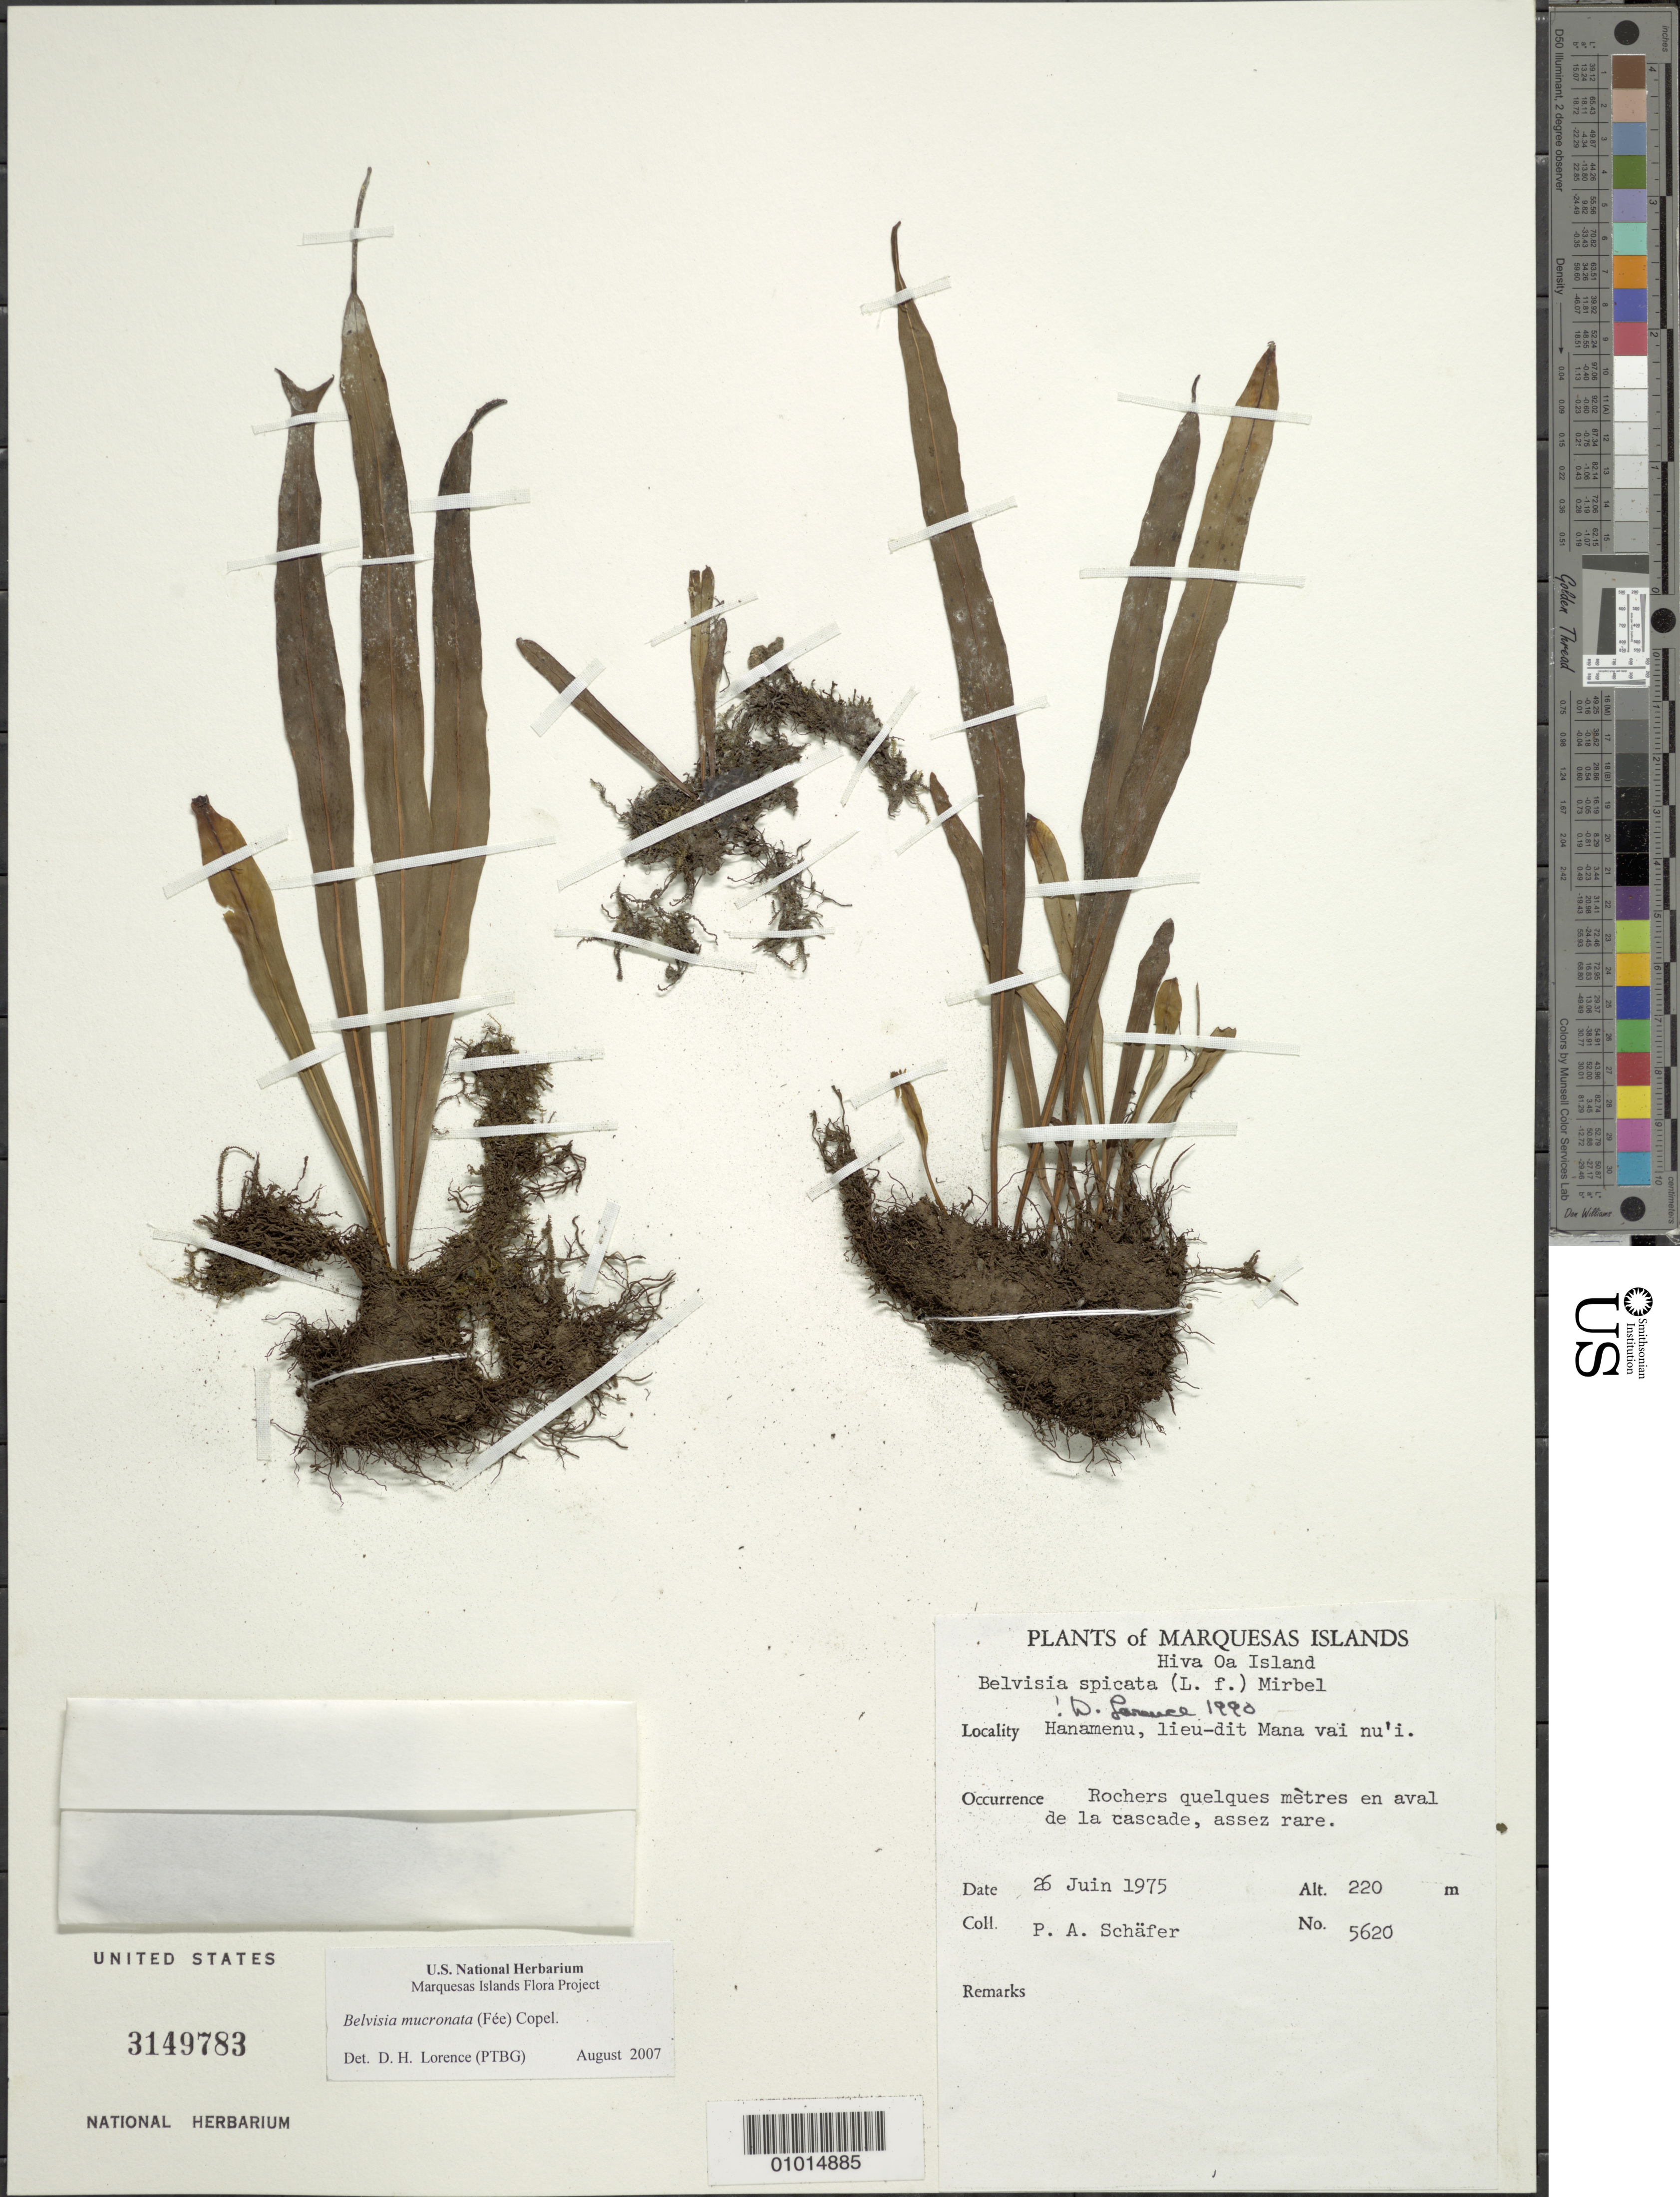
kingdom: Plantae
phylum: Tracheophyta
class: Polypodiopsida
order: Polypodiales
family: Polypodiaceae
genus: Lepisorus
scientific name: Lepisorus mucronatus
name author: (Fée) Li S. Wang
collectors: P. A. Schäfer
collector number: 5620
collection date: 1975-06-26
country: French Polynesia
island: Hiva Oa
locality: Hanamenu, lieu-dit Mana vai nu'i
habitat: Rochers quelques mètres en aval de la cascade; assez rare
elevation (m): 220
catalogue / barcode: US 3149783